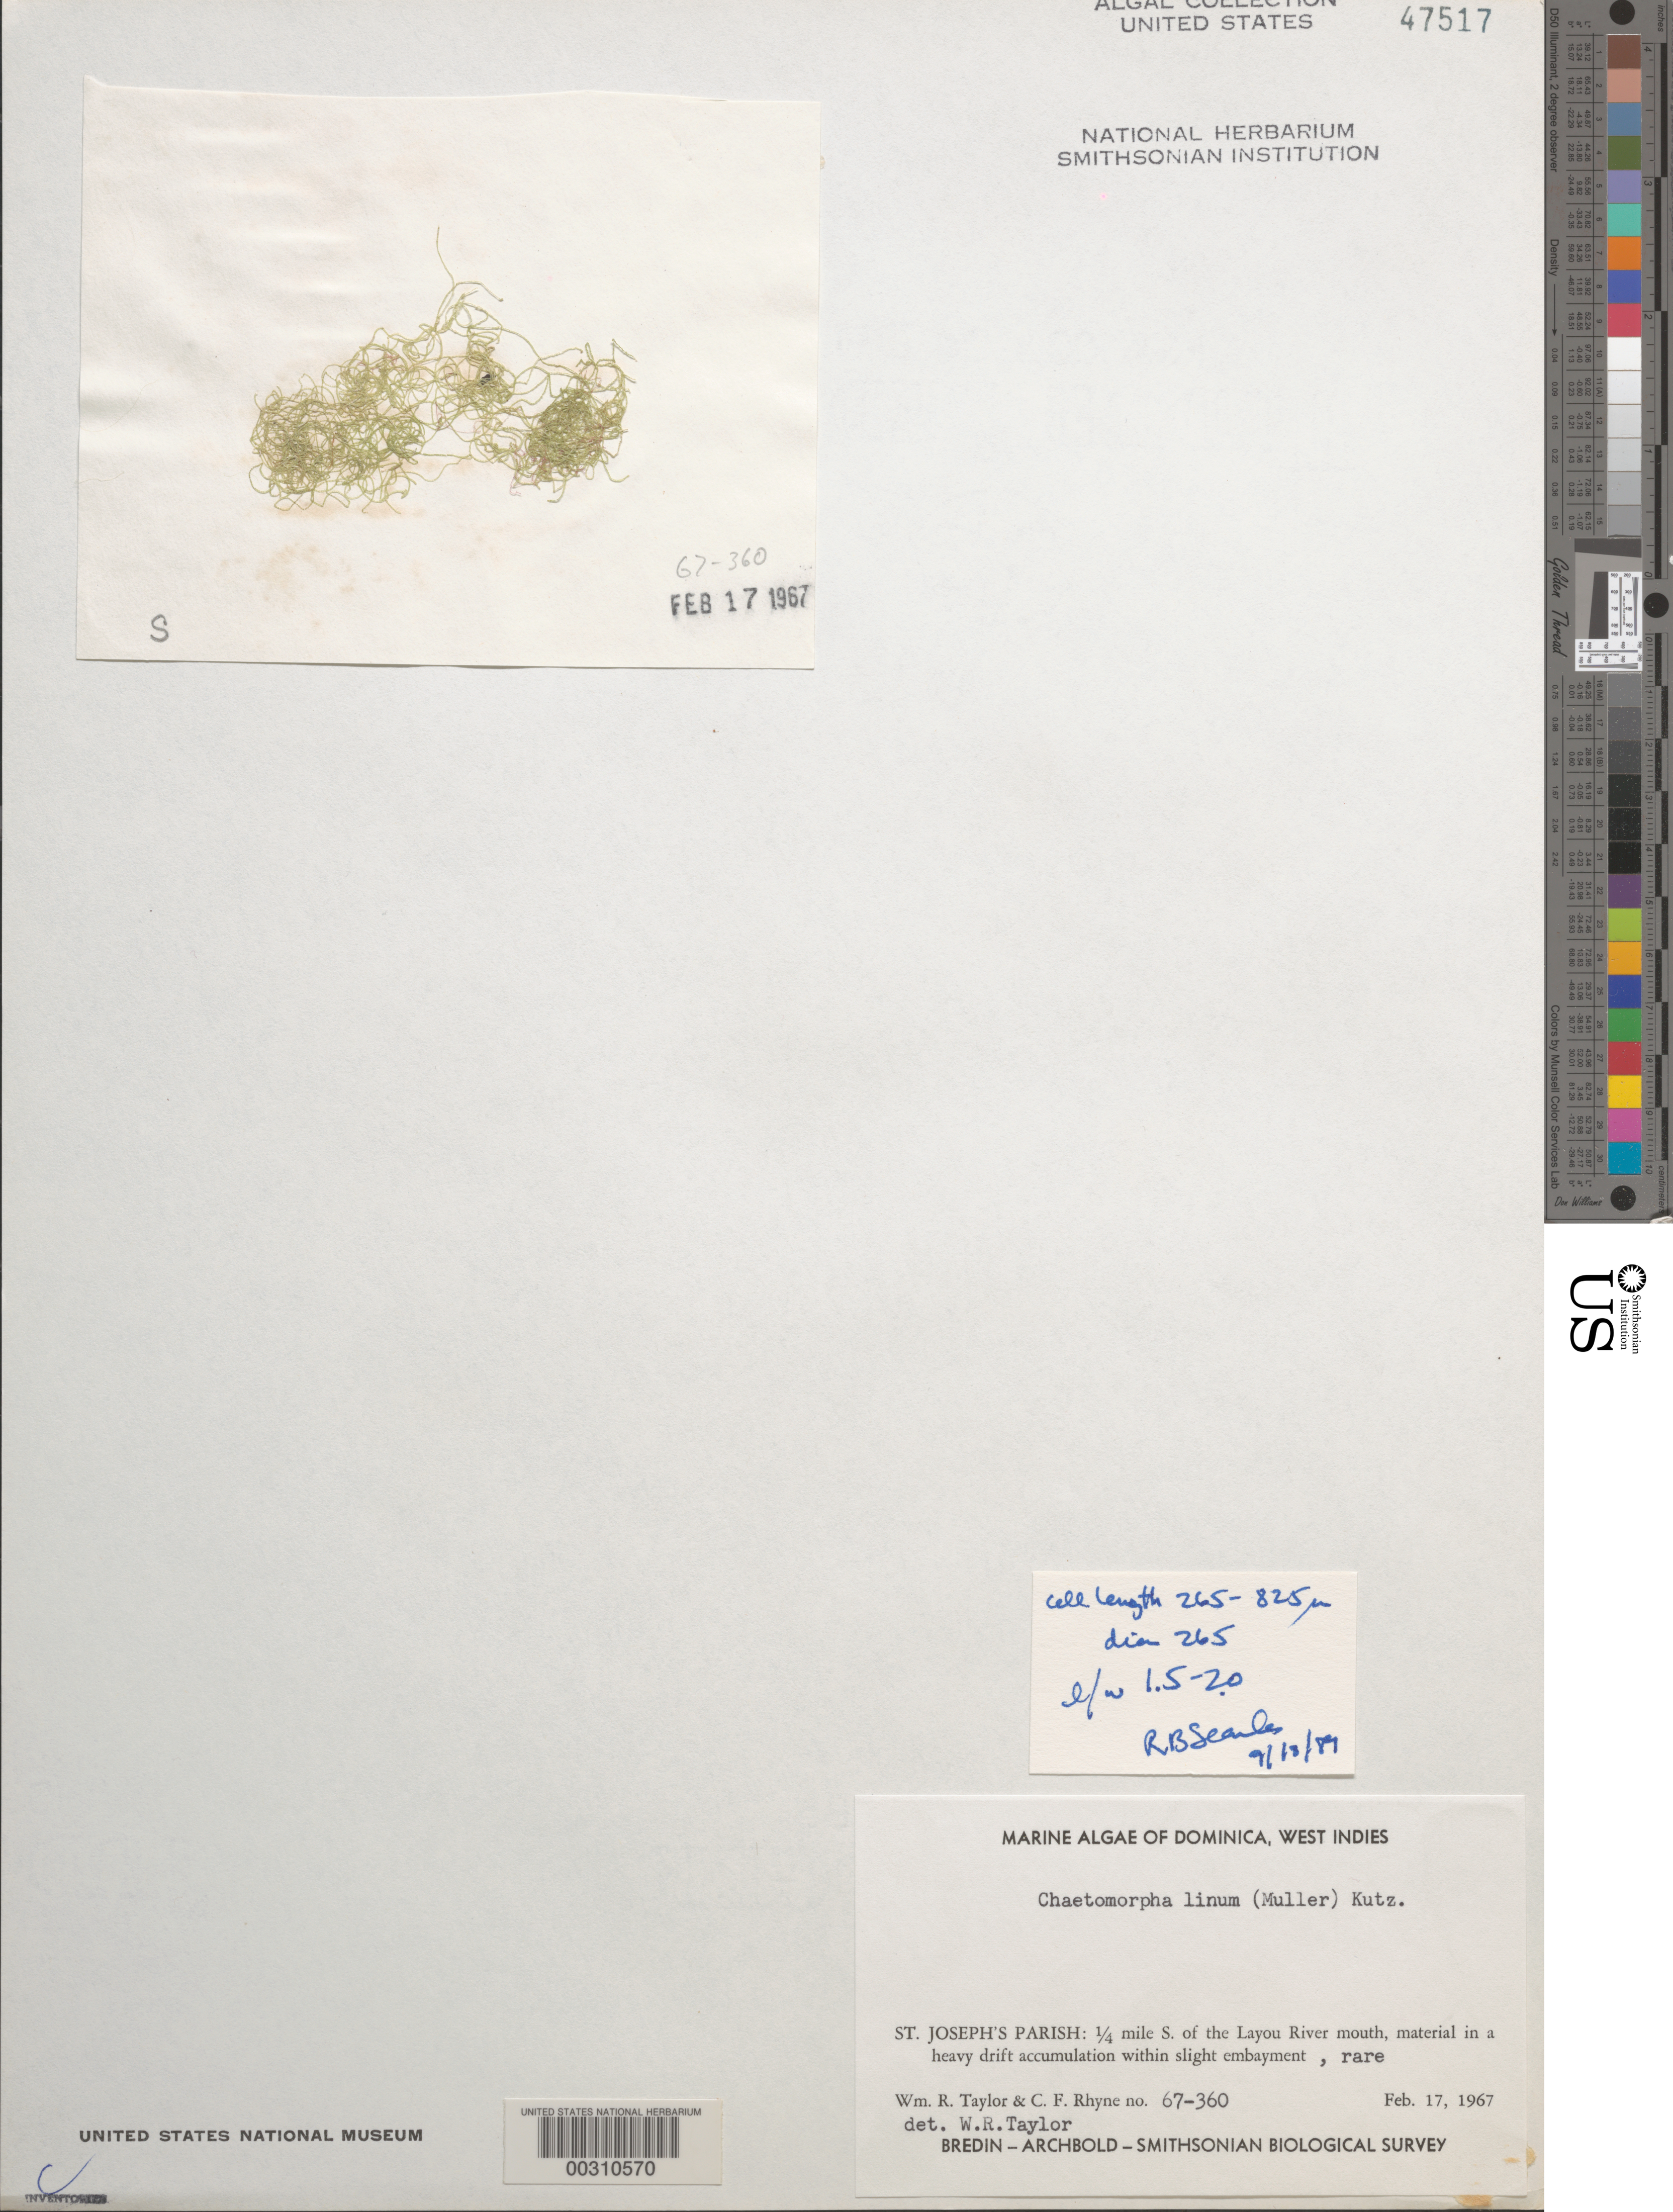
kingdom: Plantae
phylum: Chlorophyta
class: Ulvophyceae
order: Cladophorales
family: Cladophoraceae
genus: Chaetomorpha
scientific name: Chaetomorpha linum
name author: (O.F. Muell.) Kütz.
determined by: Taylor, William R.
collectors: W. R. Taylor & C. Rhyne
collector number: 67-360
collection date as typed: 17 Feb 1967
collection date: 1967-02-17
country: Dominica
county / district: St. Joseph's Parish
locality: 0.25 mile south of Layou River mouth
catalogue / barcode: US 47517